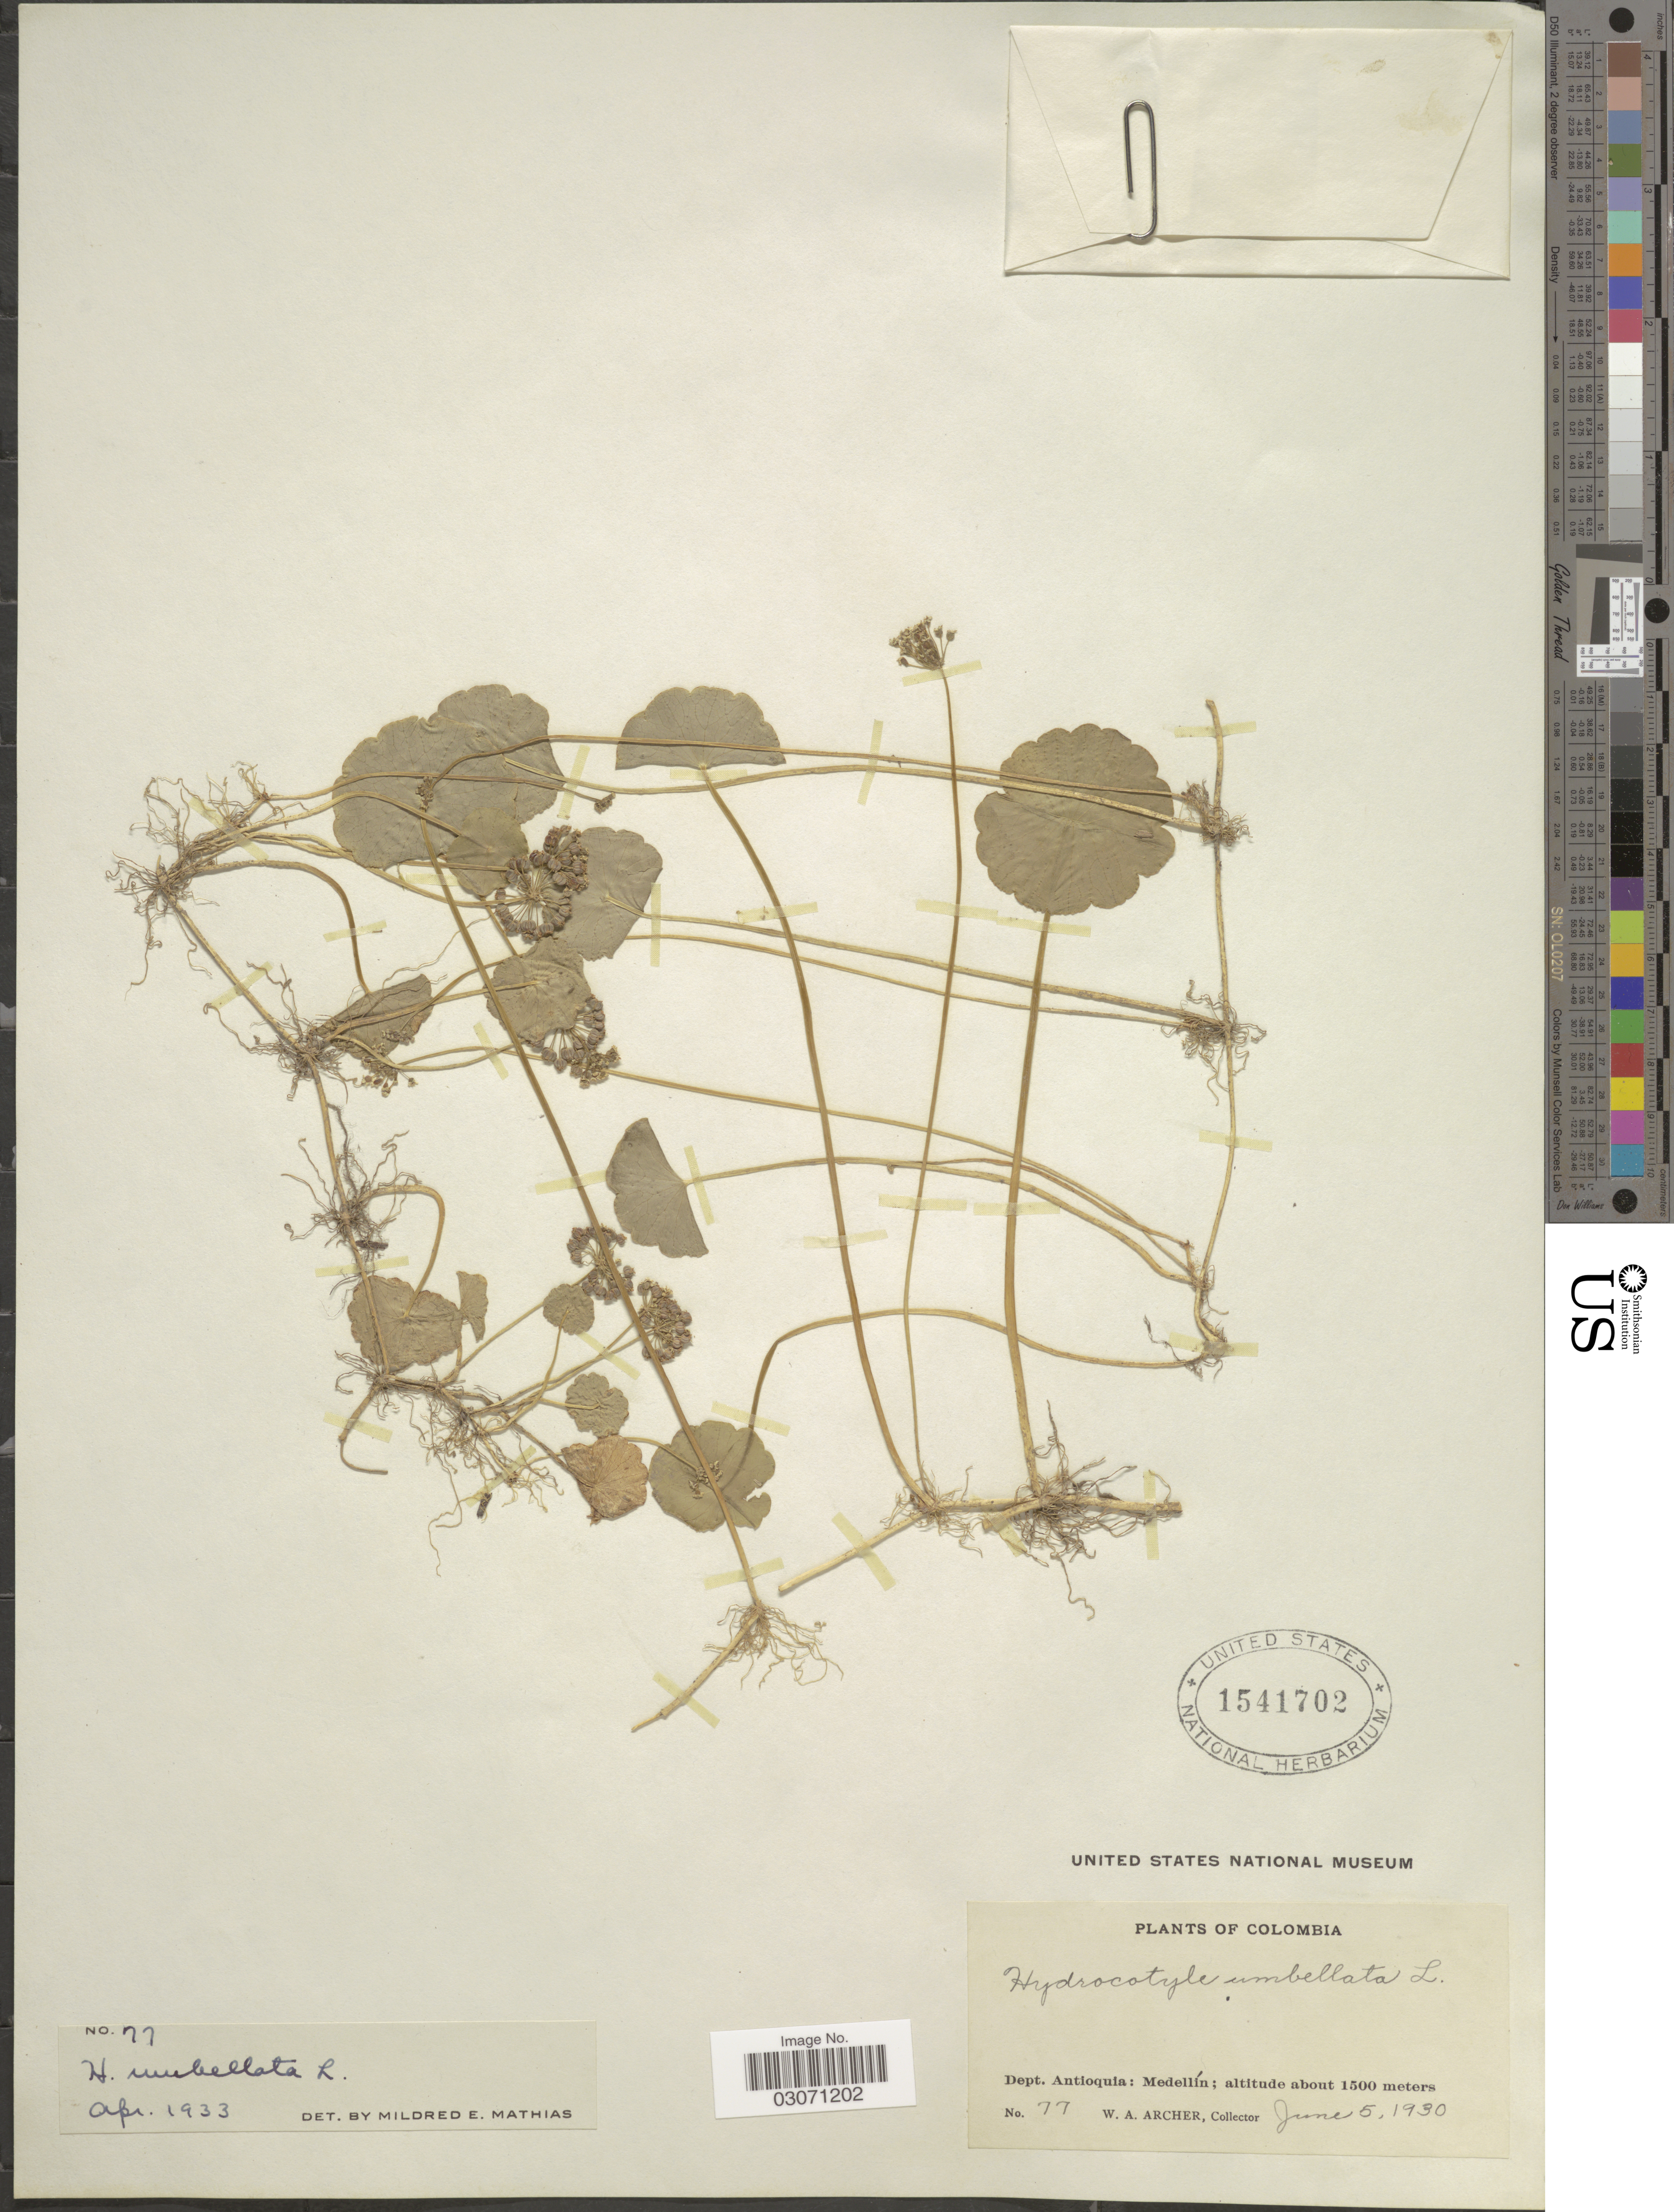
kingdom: Plantae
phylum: Tracheophyta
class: Magnoliopsida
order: Apiales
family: Araliaceae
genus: Hydrocotyle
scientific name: Hydrocotyle umbellata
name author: L.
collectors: W. Archer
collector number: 77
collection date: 1930-06-05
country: Colombia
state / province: Antioquia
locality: Dept. Antioquia: Medellín.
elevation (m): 1500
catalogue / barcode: US 1541702